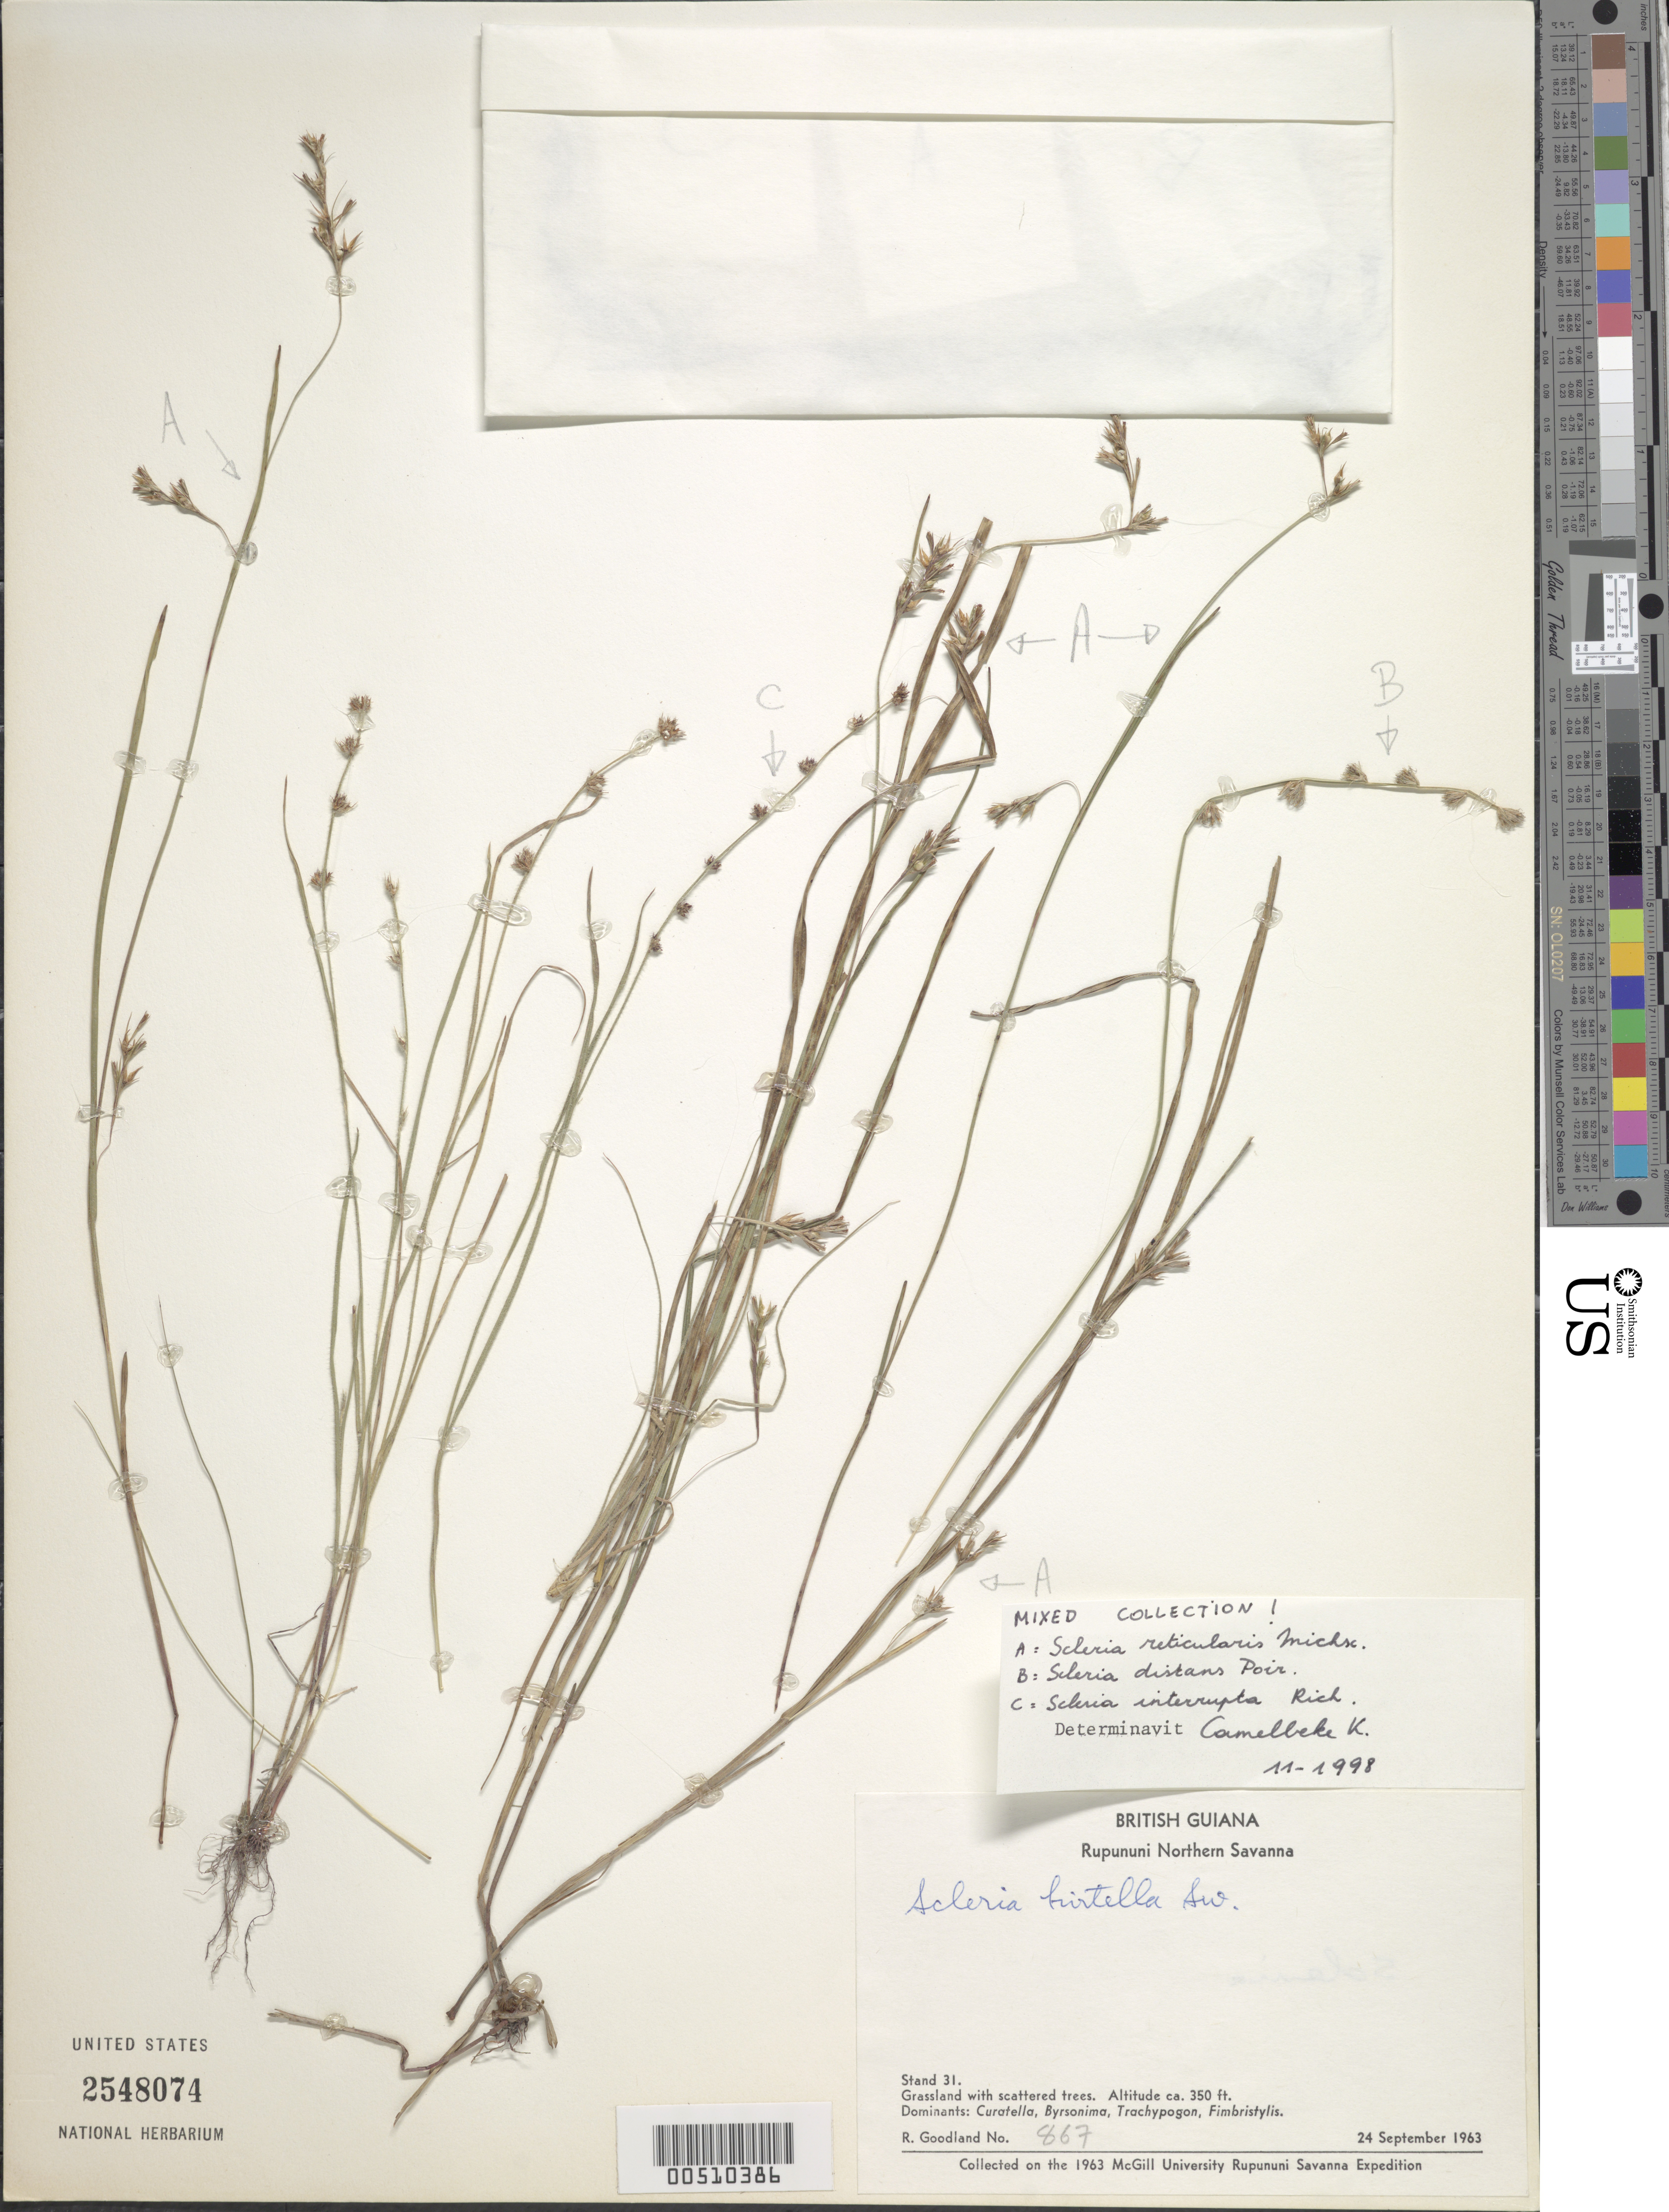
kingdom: Plantae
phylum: Tracheophyta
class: Liliopsida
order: Poales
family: Cyperaceae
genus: Scleria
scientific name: Scleria interrupta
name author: Rich.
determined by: Camelbeke, K.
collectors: R. Goodland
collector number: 867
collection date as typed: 24 Sep 1963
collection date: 1963-09-24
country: Guyana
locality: Rupununi Northern Savanna.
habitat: Grassland with scattered trees.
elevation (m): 107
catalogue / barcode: US 2548074